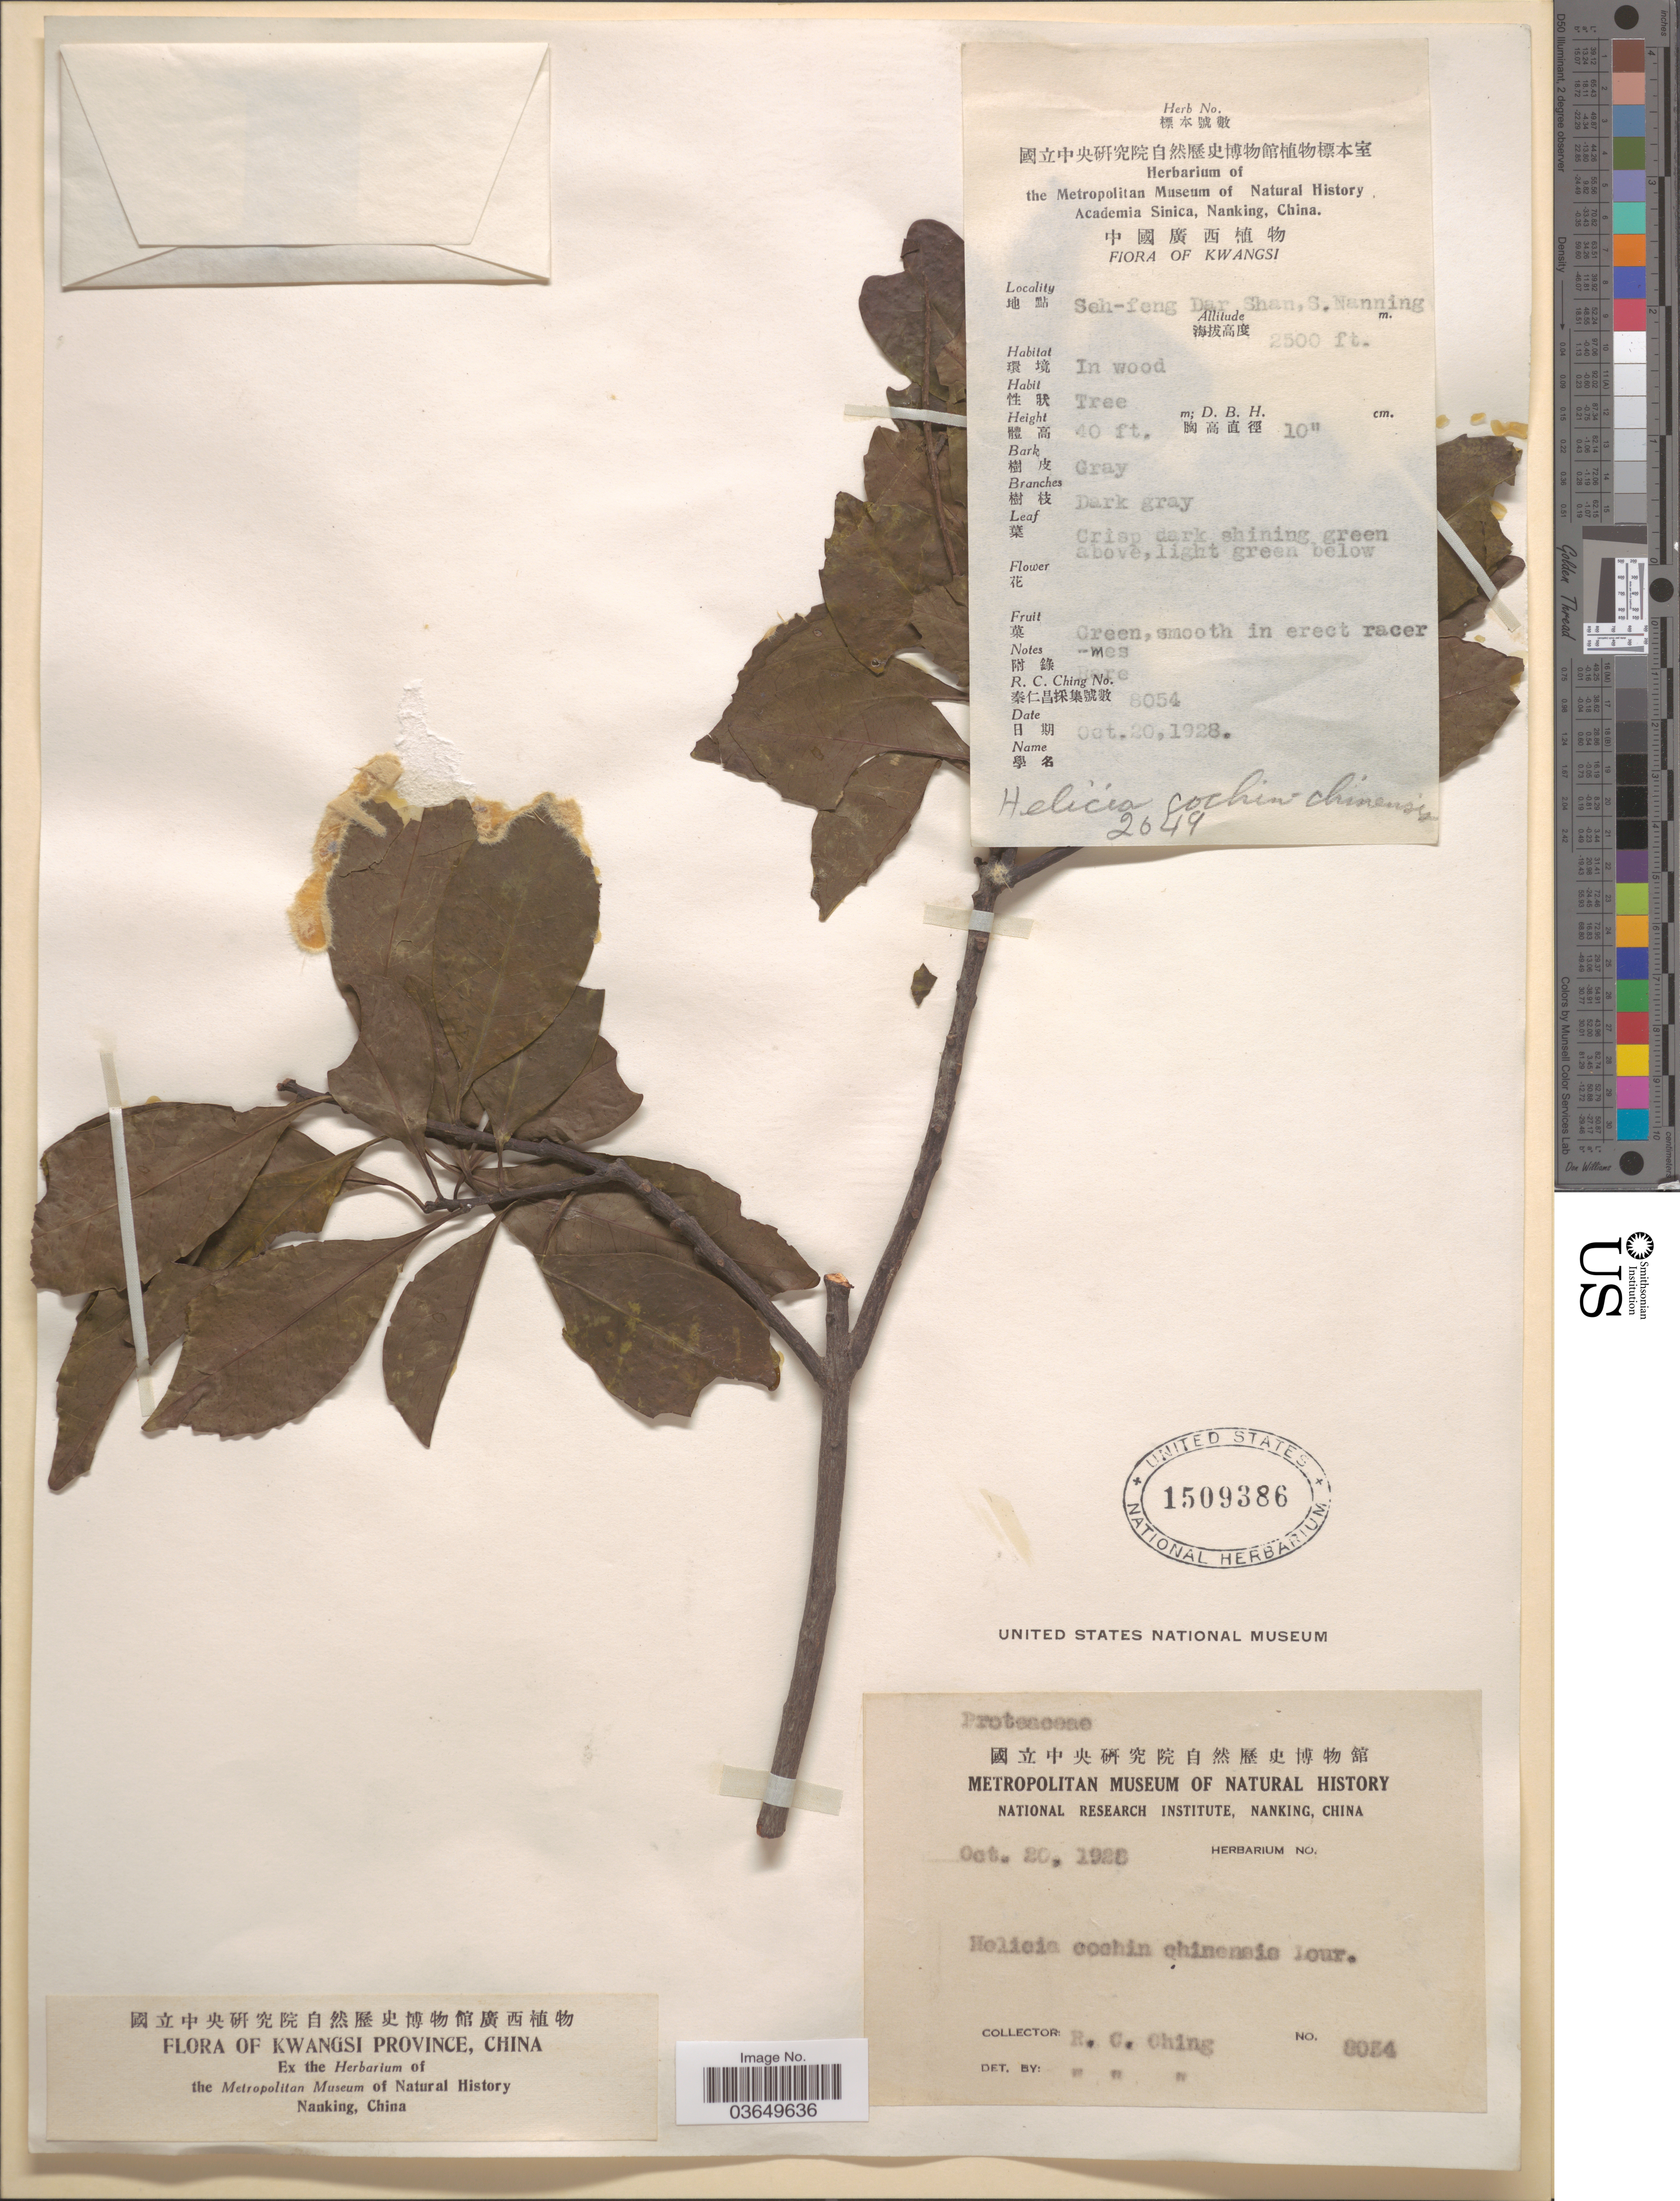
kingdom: Plantae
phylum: Tracheophyta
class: Magnoliopsida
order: Proteales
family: Proteaceae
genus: Helicia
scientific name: Helicia cochinchinensis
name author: Lour.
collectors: R. C. Ching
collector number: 8054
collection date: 1928-10-20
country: China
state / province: Guangxi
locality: Kwangsi Province. Seh-feng Dar Shan, S. Nanning.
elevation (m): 762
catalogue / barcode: US 1509386